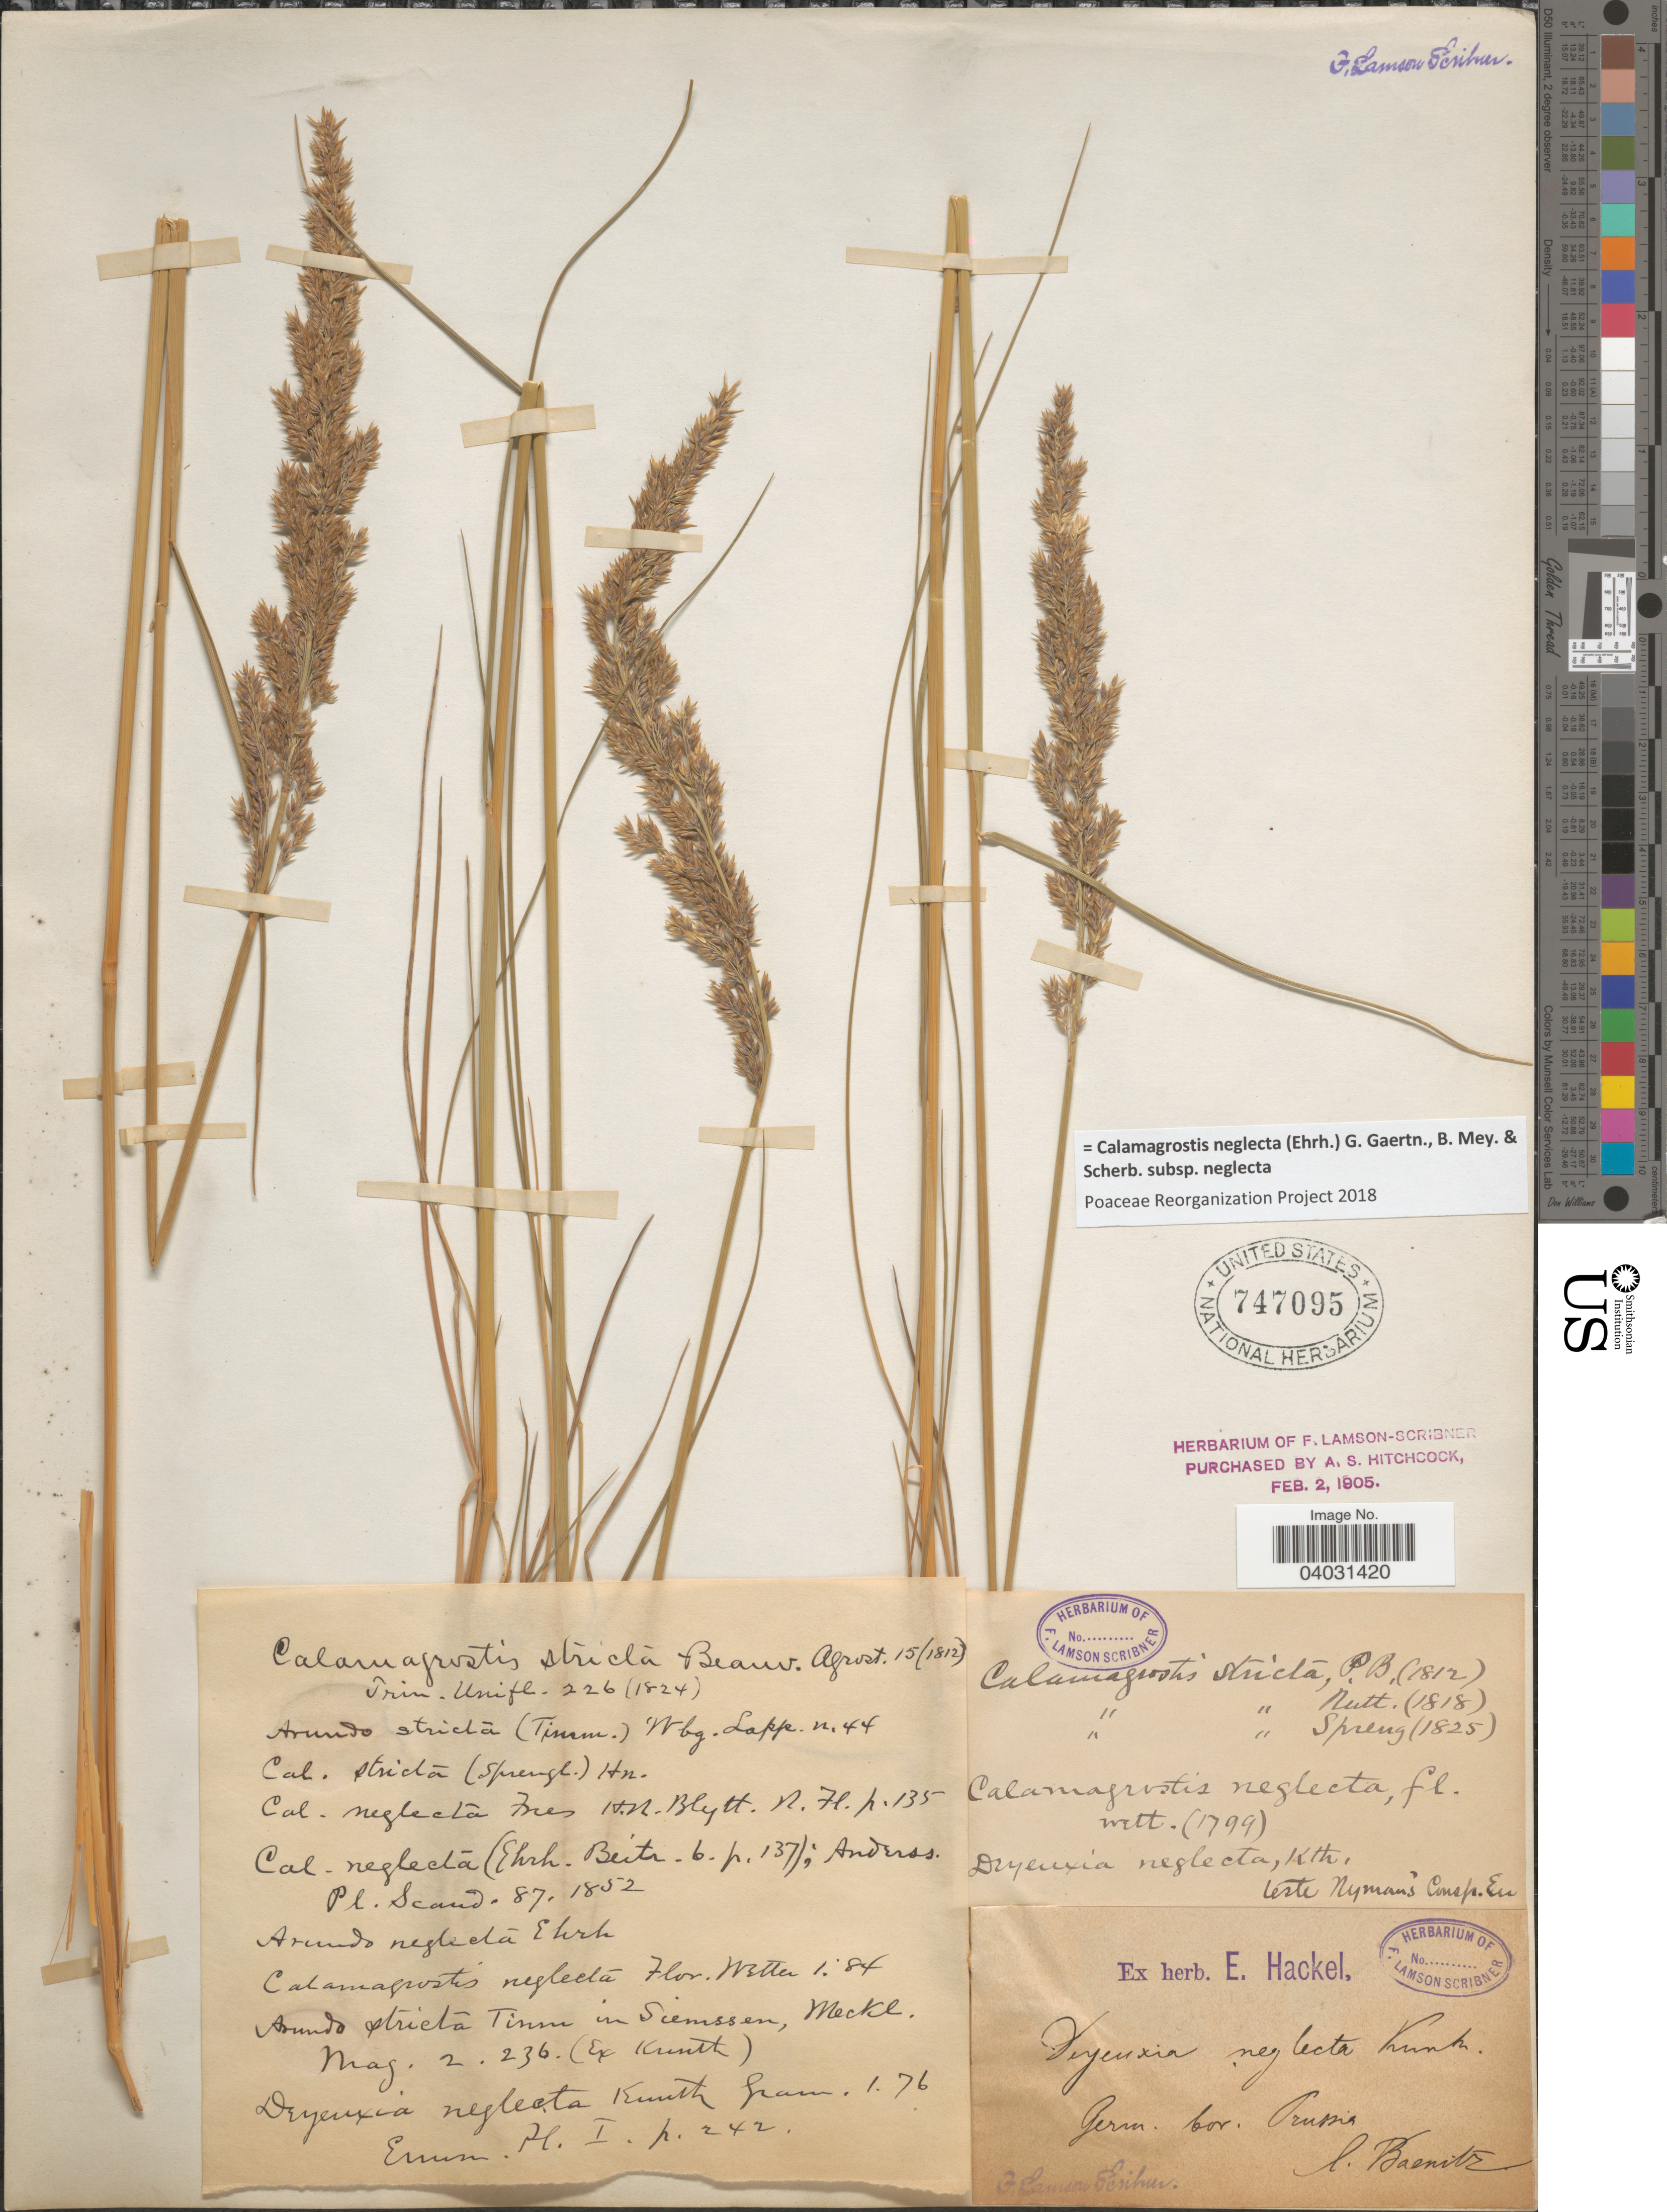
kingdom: Plantae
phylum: Tracheophyta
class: Liliopsida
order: Poales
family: Poaceae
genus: Calamagrostis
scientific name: Calamagrostis neglecta subsp. neglecta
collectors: C. G. Baenitz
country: Germany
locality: Germ: bor. Prussia.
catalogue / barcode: US 747095